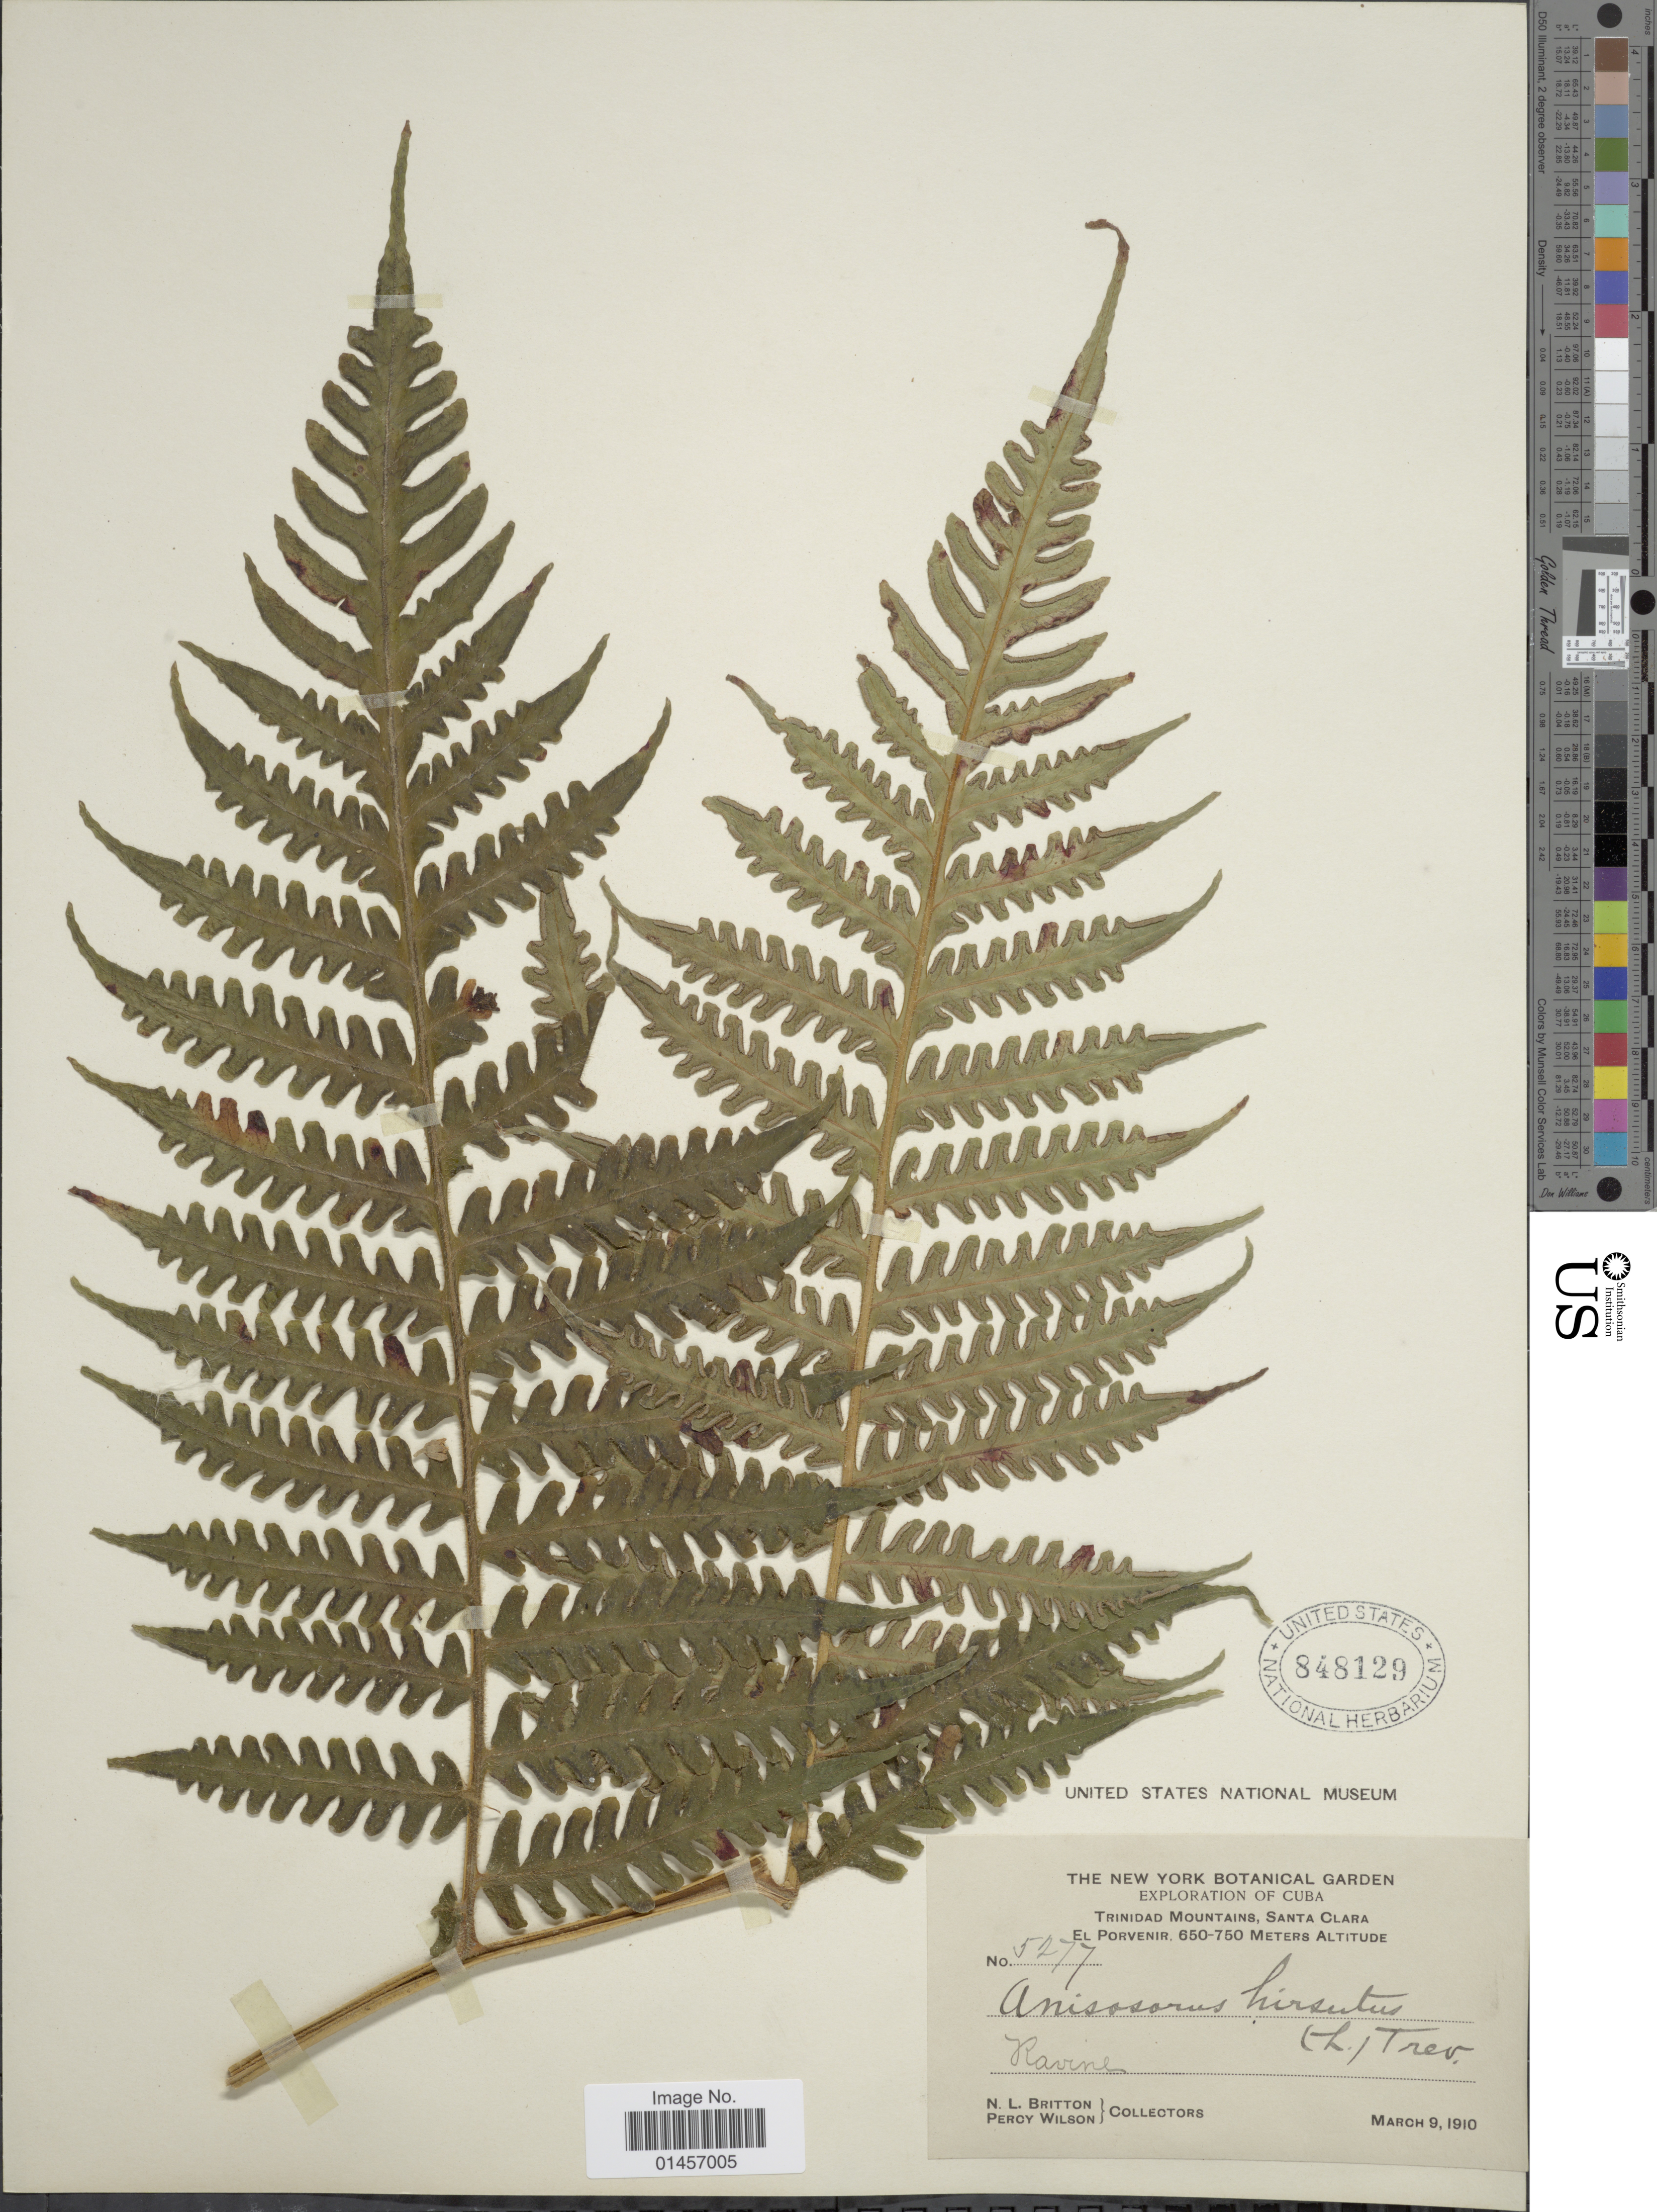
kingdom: Plantae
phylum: Tracheophyta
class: Polypodiopsida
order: Polypodiales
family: Lonchitidaceae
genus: Lonchitis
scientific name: Lonchitis hirsuta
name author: L.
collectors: N. Britton & P. Wilson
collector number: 5277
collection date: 1910-03-09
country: Chile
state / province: Valparaíso (V)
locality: Cuba, Trinidad Mountains, Santa Clara, El Porvenir.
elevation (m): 650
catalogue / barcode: US 848129